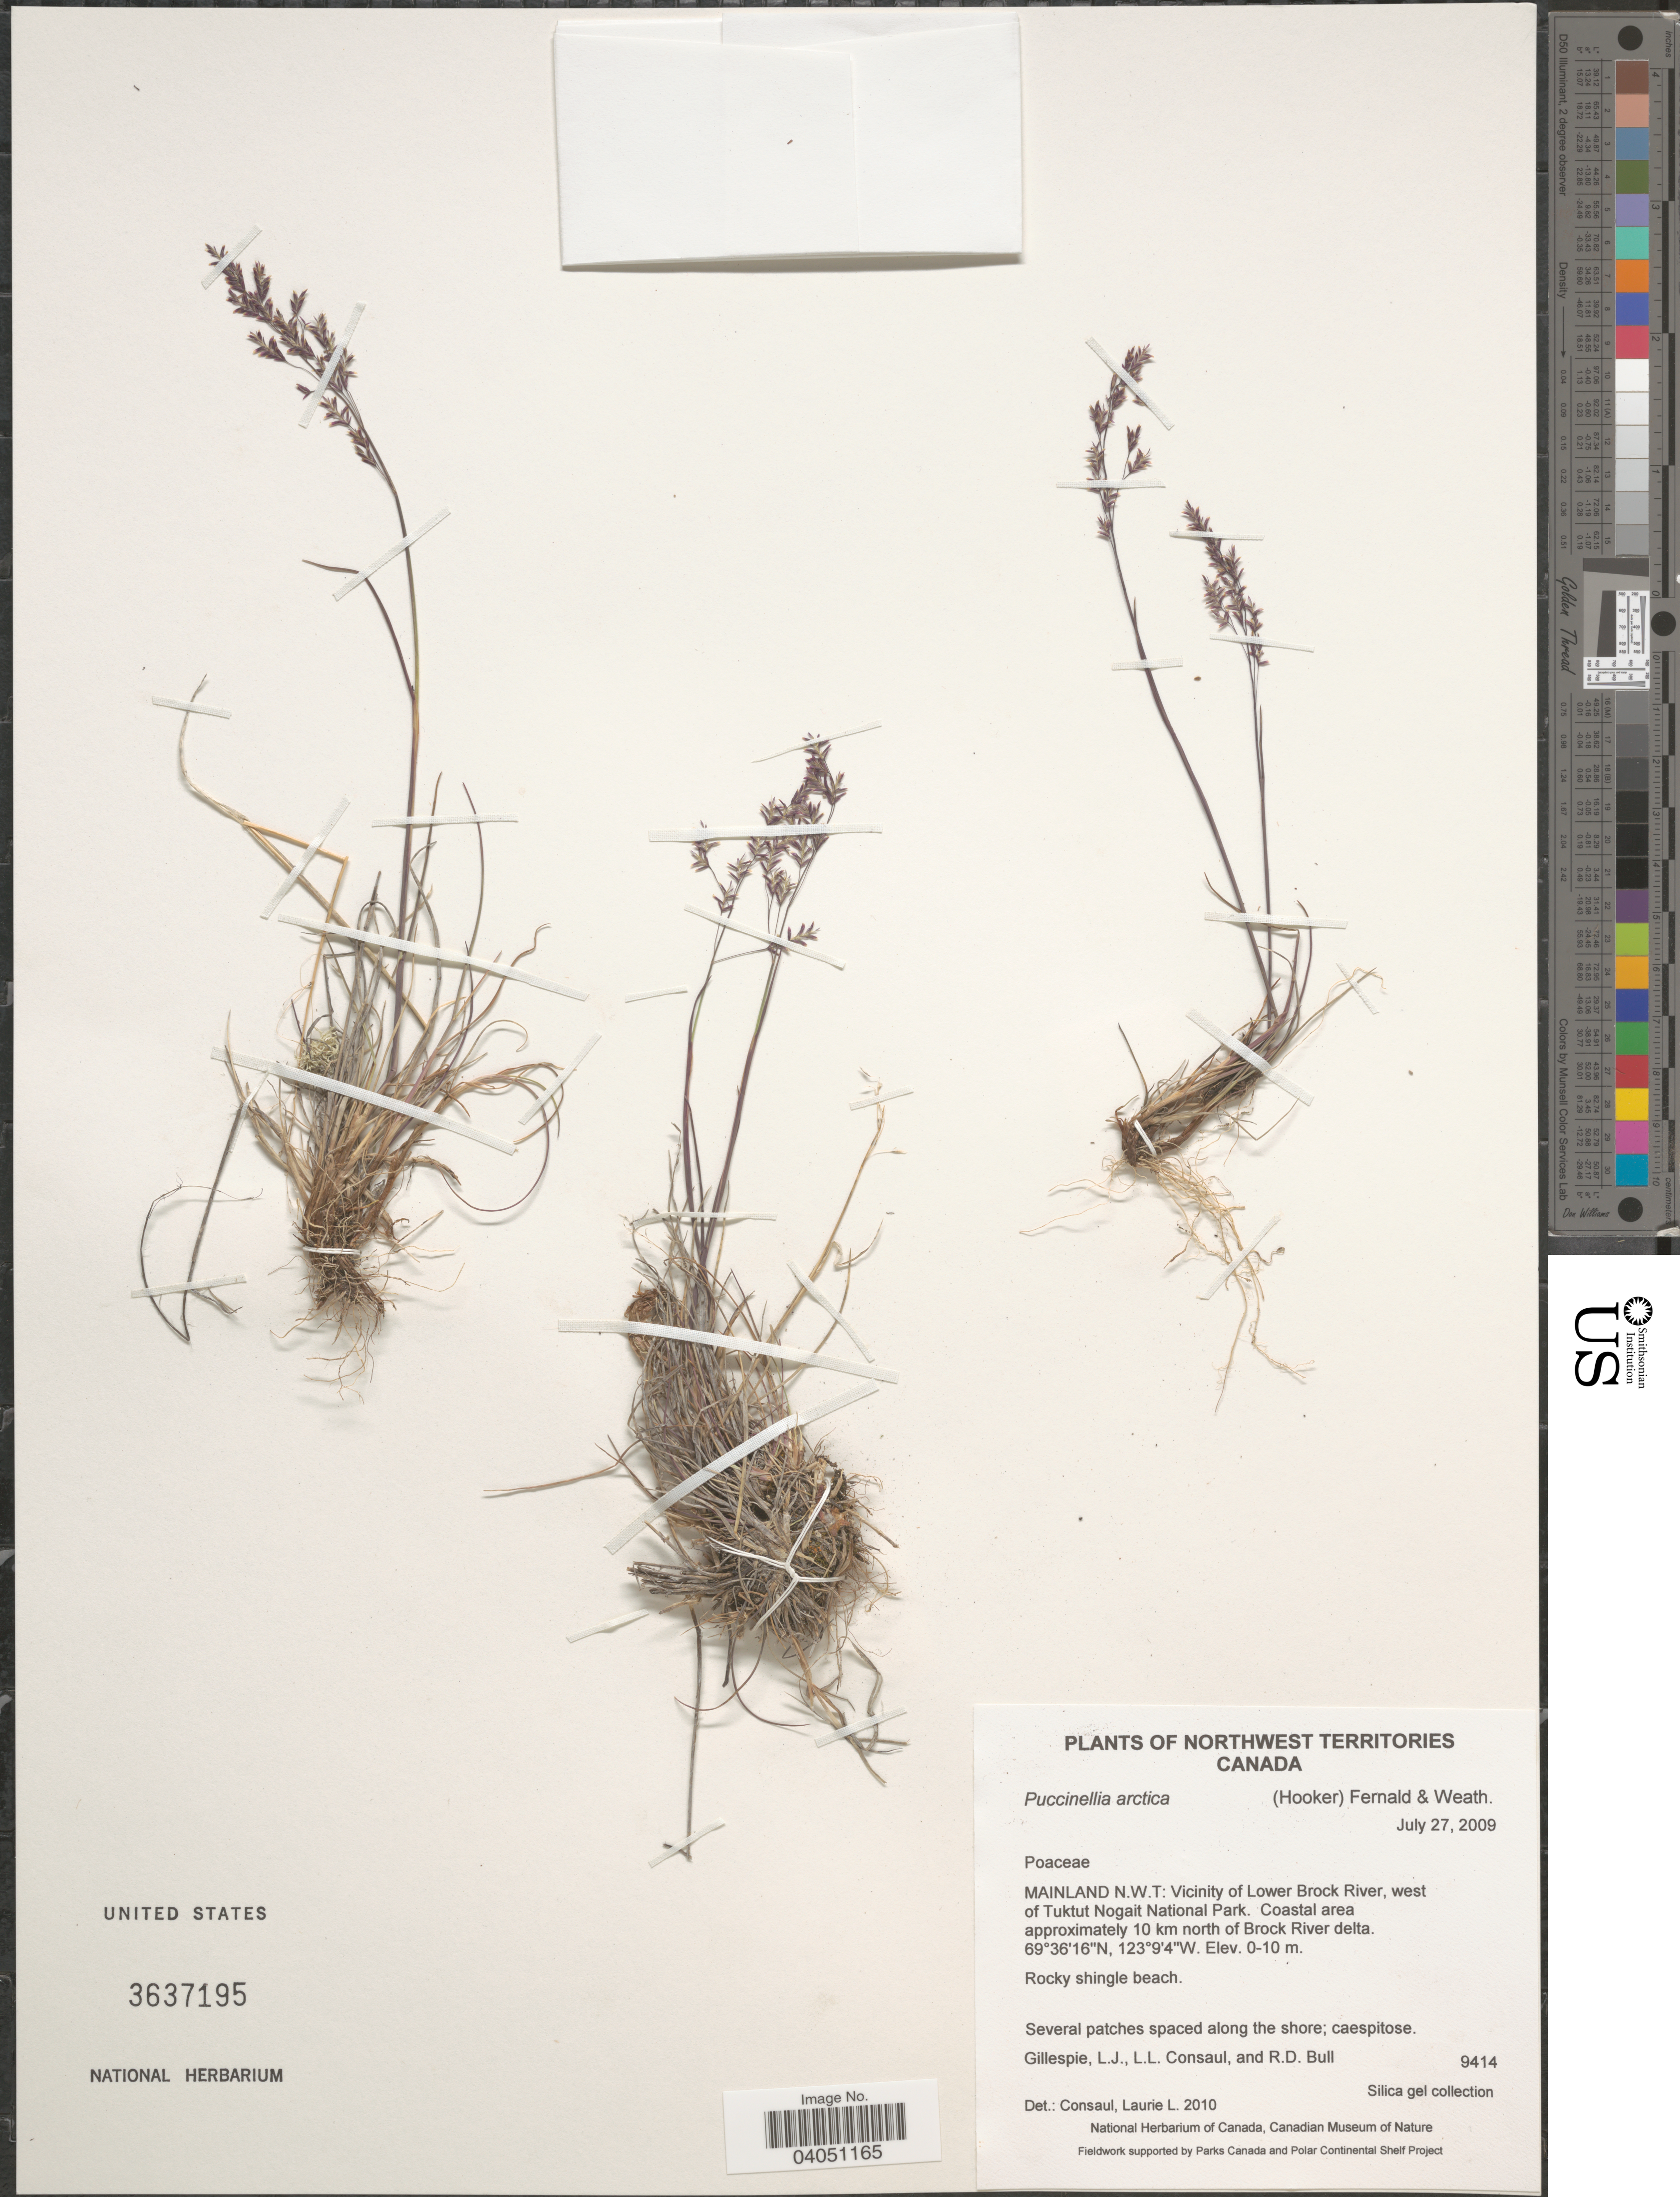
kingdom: Plantae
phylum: Tracheophyta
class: Liliopsida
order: Poales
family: Poaceae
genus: Puccinellia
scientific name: Puccinellia arctica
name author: (Hook.) & Weath.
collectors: L. Gillespie, L. Consaul & R. Bull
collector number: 9414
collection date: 2009-07-27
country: Canada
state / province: Northwest Territories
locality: Mainland N.W.T: Vicinity of Lower Brock River, west Tuktut Nogait National Park. Coastal area appeoximately 10 km north of Brock River delta.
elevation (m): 0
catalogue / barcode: US 3637195